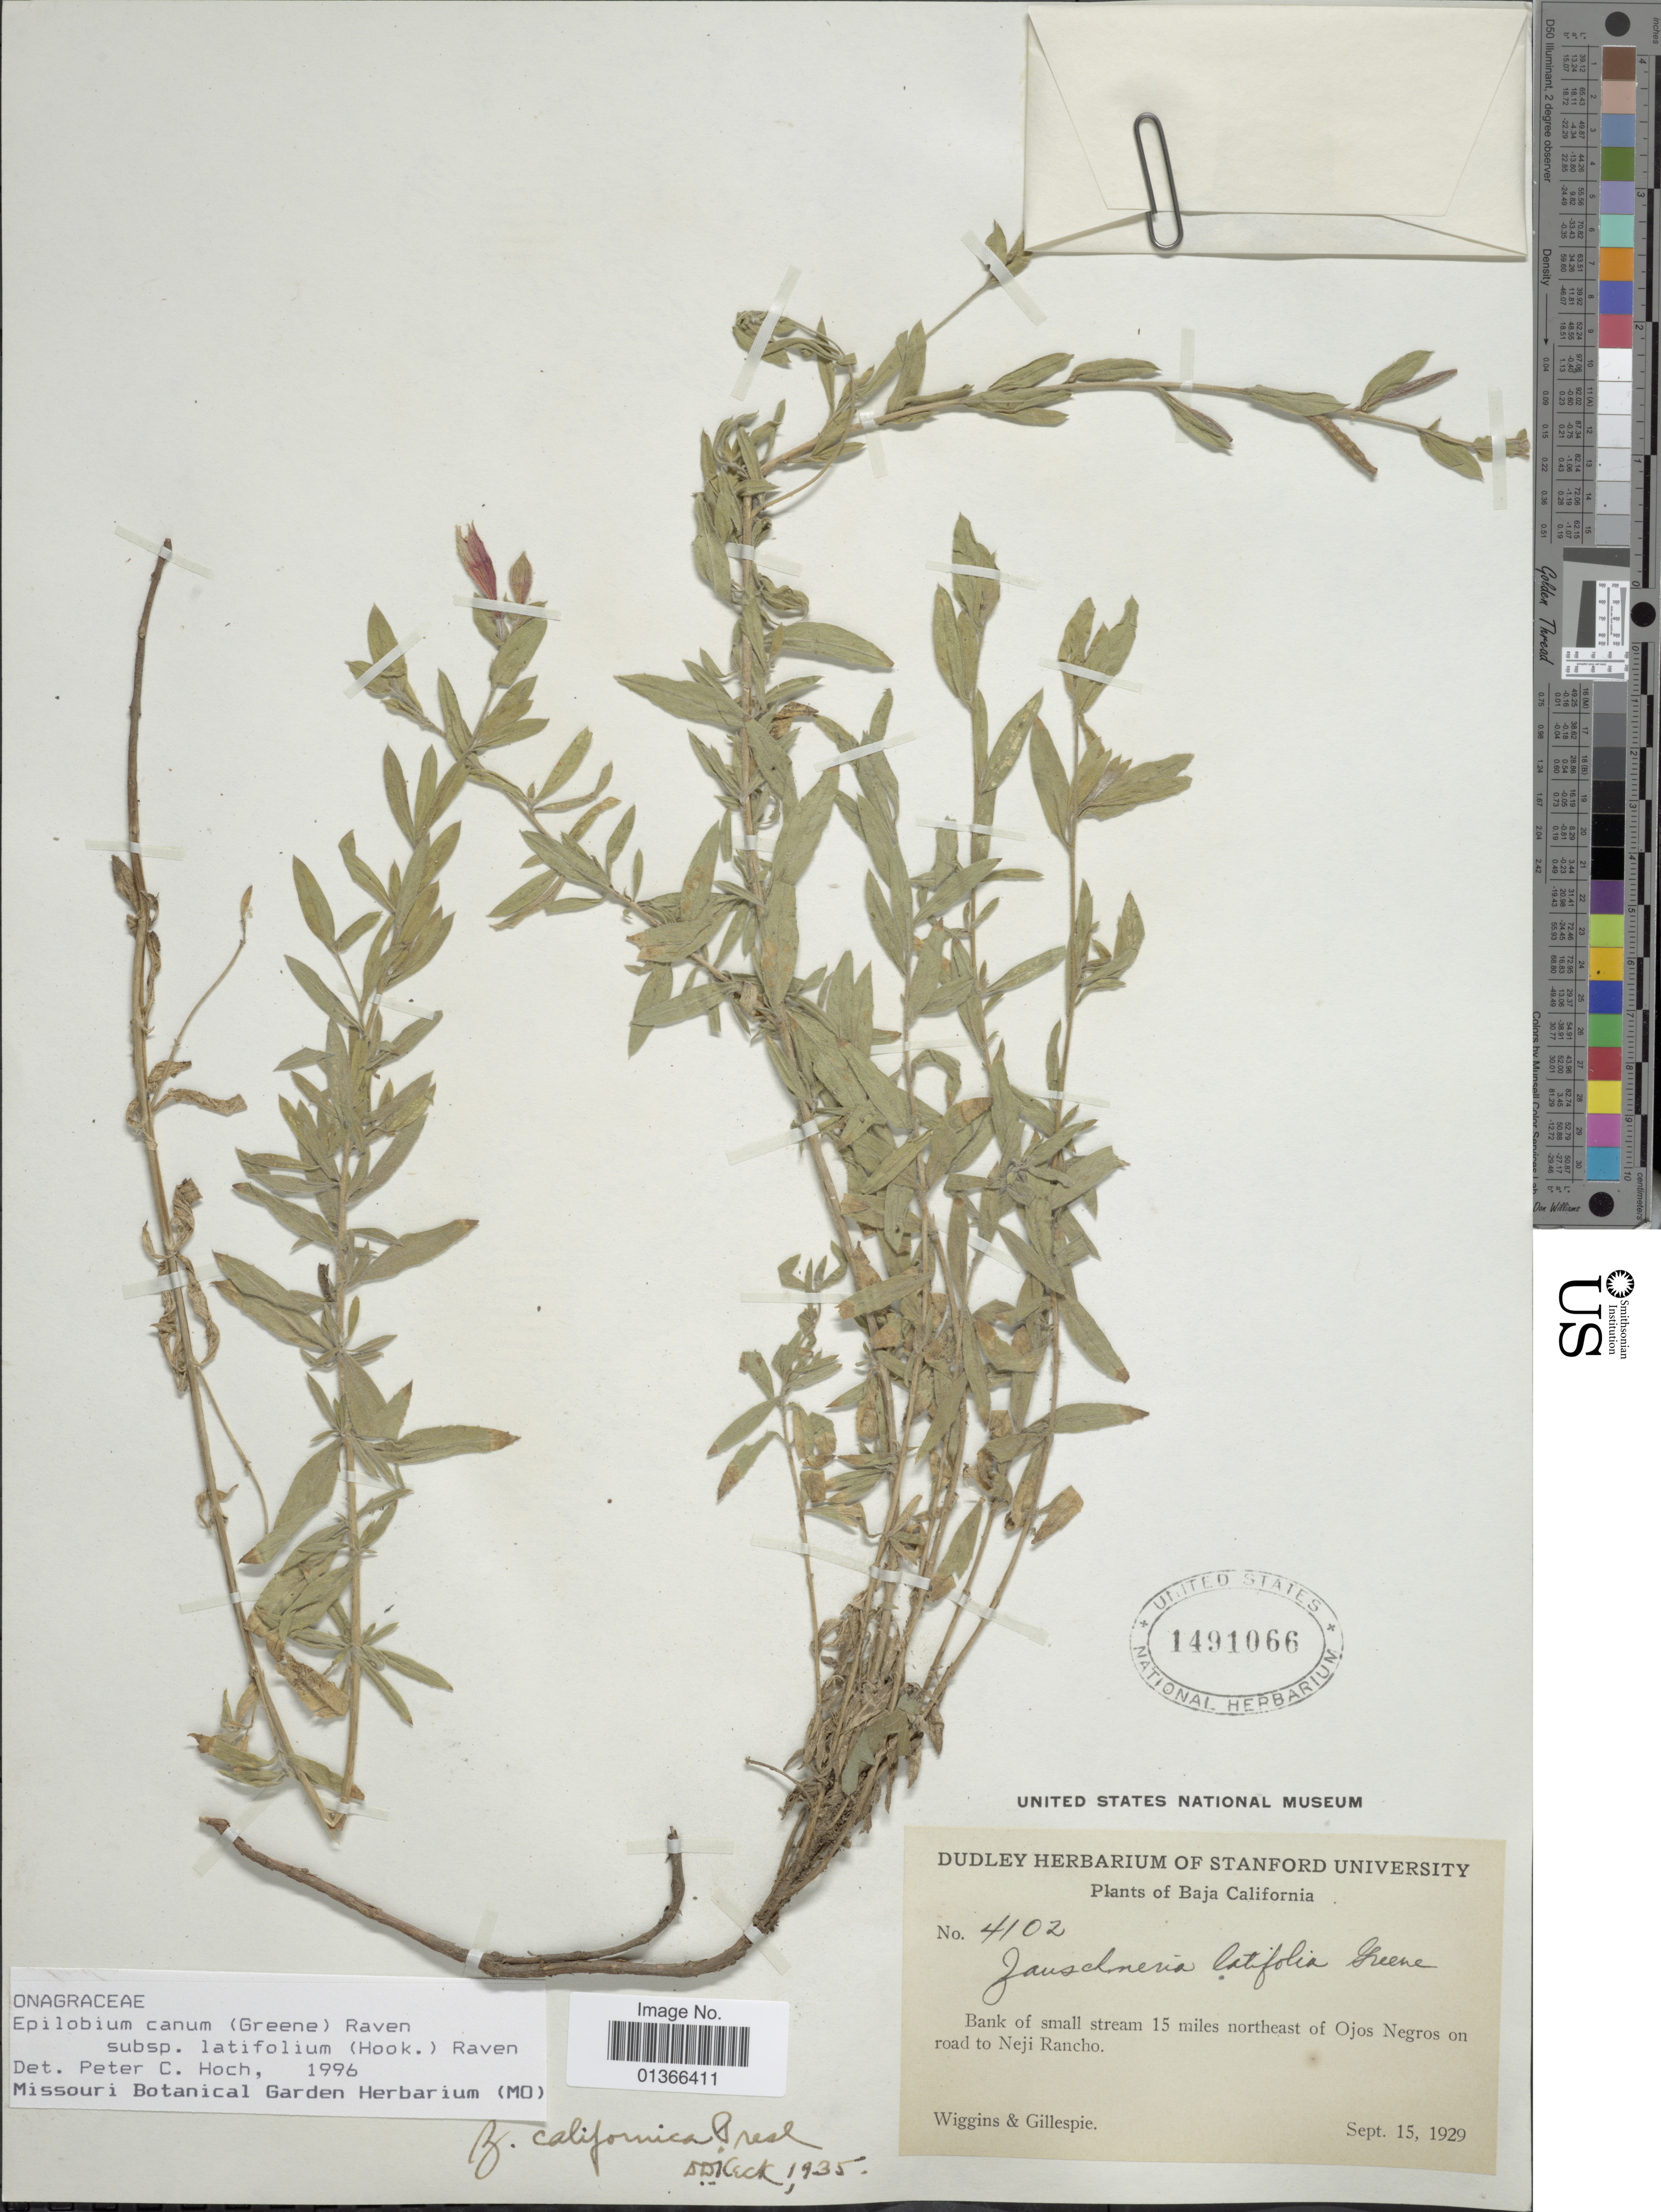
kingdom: Plantae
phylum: Tracheophyta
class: Magnoliopsida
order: Myrtales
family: Onagraceae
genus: Epilobium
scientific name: Epilobium canum subsp. latifolium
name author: (Hook.) P.H. Raven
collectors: -- Wiggins & -- Gillespie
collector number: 4102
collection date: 1929-09-15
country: Mexico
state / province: Baja California Norte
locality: Bank of small stream 15 miles northeast of Ojos Negros on road to Neji Rancho.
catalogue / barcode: US 1491066